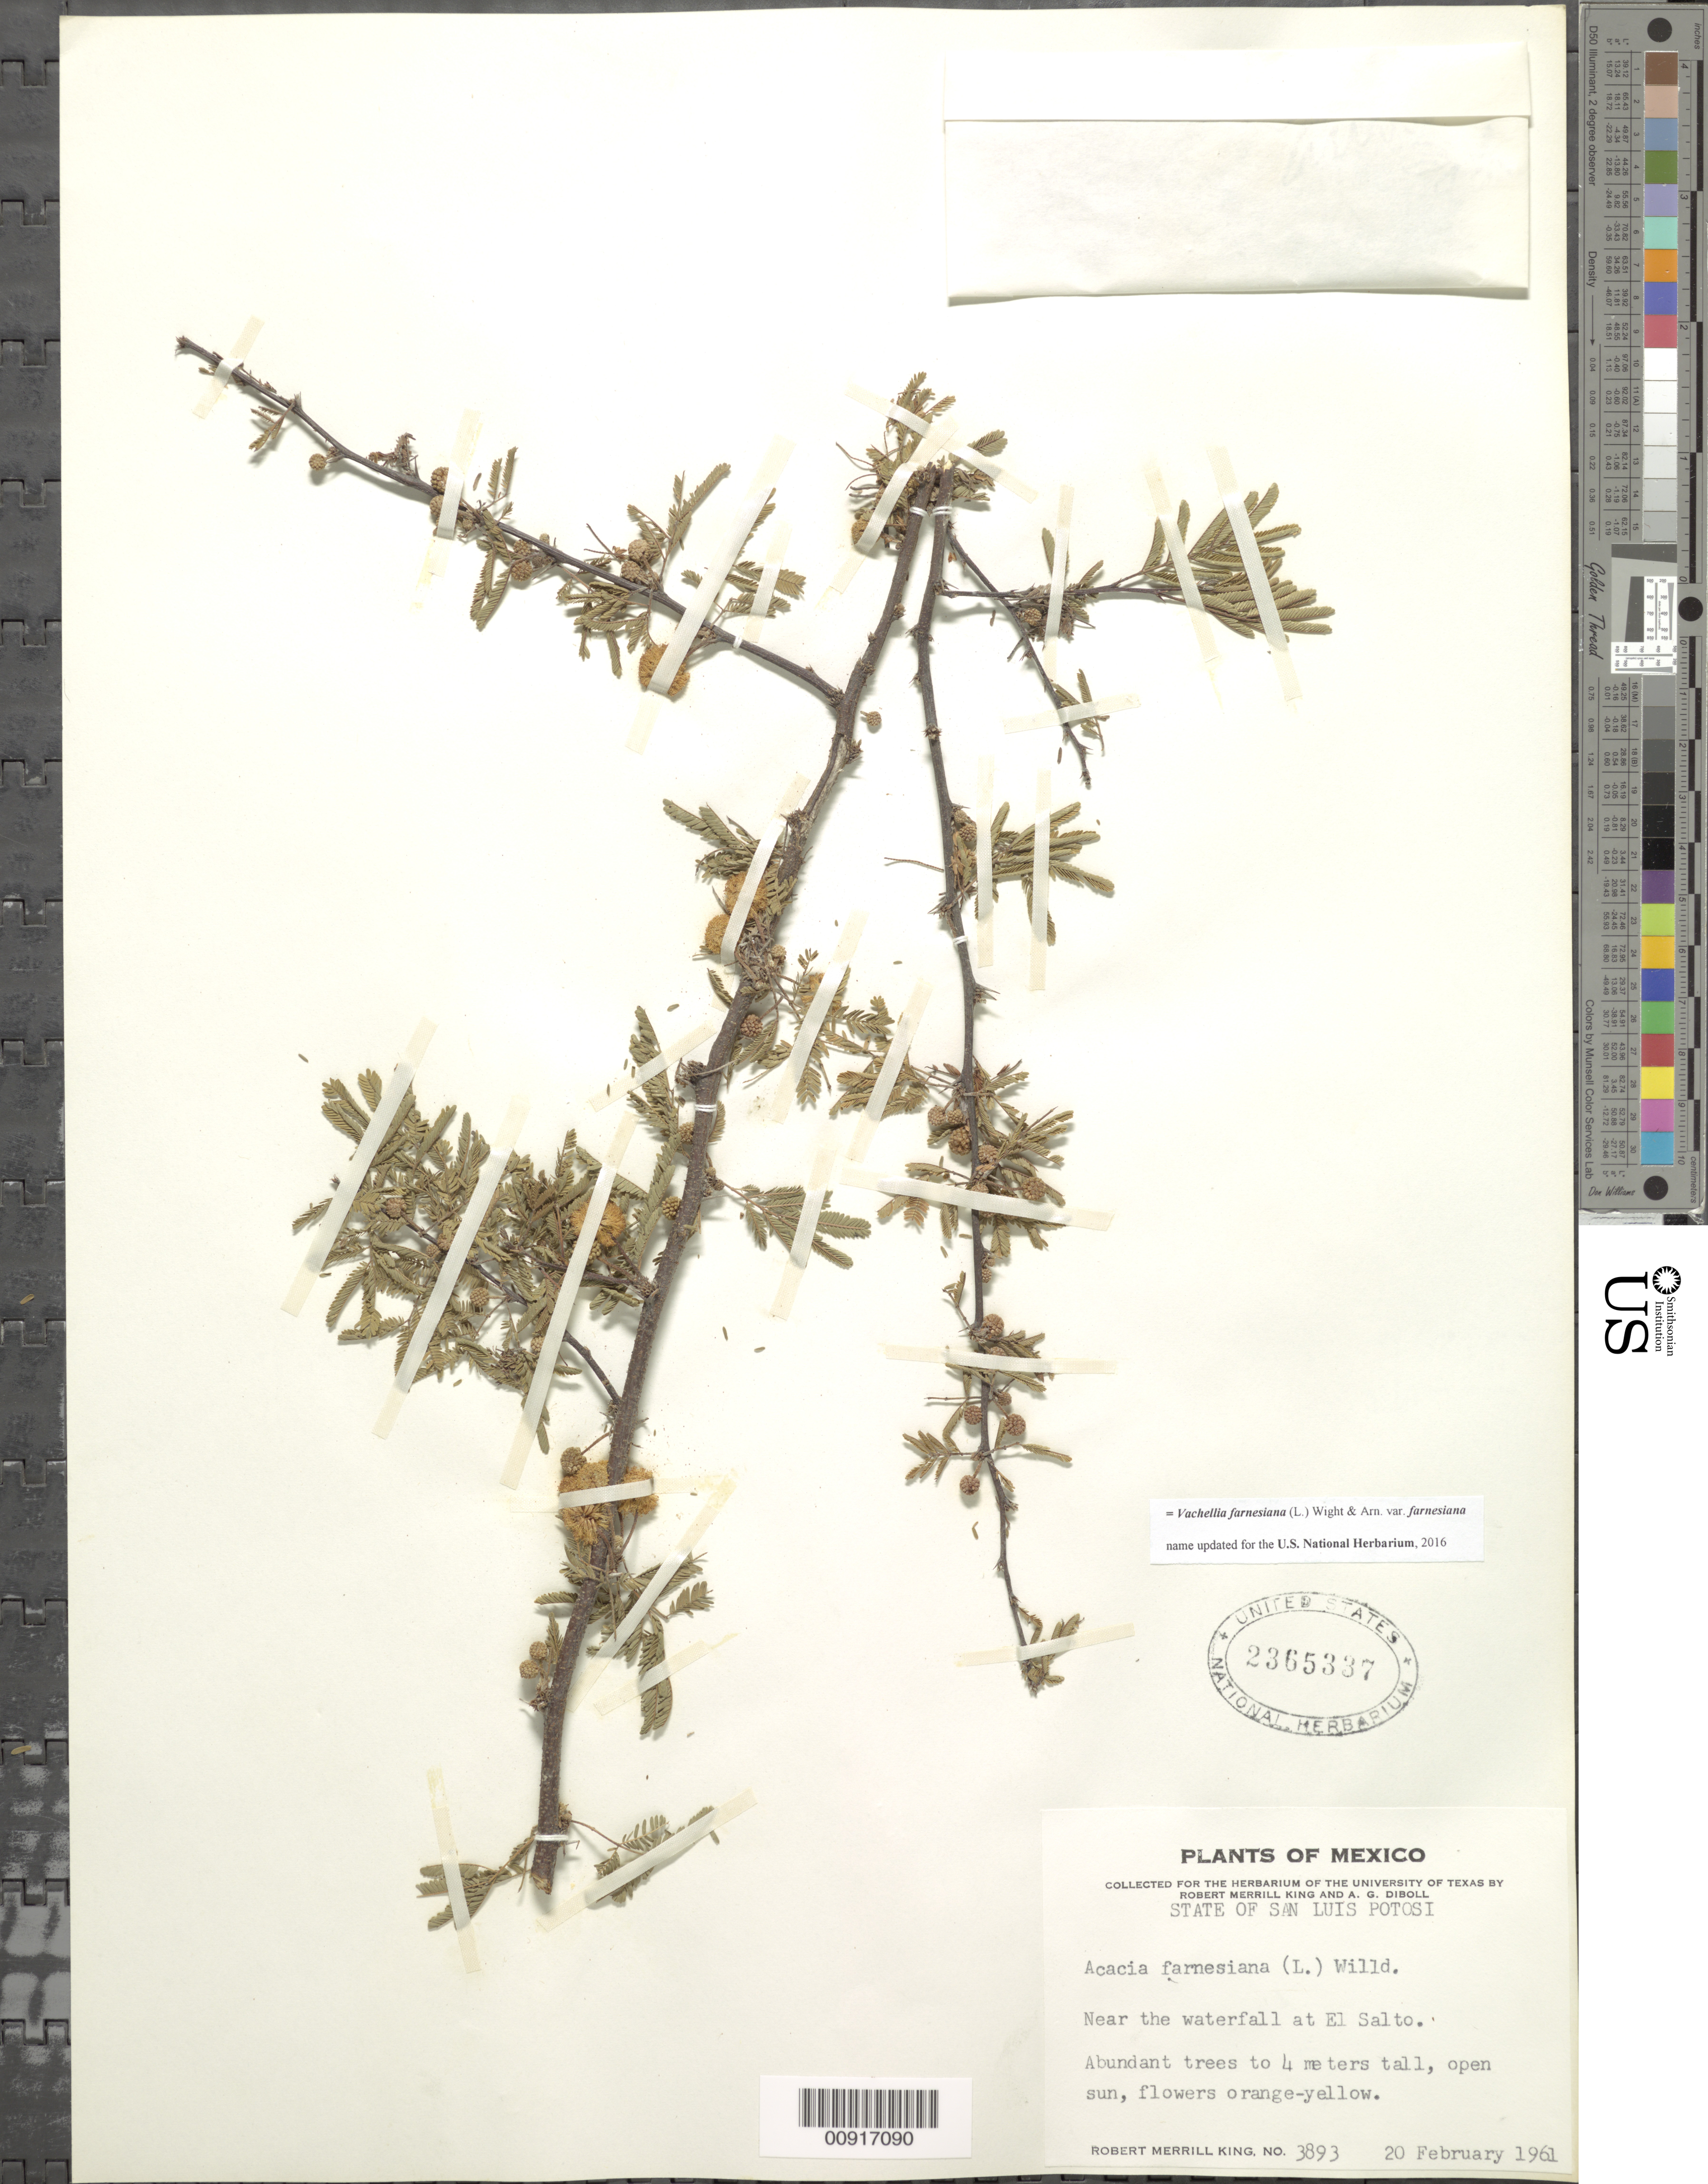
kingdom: Plantae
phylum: Tracheophyta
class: Magnoliopsida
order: Fabales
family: Fabaceae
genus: Vachellia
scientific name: Vachellia farnesiana var. farnesiana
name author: (L.) Wight & Arn.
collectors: R. M. King & A. Diboll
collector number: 3893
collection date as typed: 20 Feb 1961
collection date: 1961-02-20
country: Mexico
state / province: San Luis Potosí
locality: Near the waterfall at El Salto.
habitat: Open sun.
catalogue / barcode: US 2365337